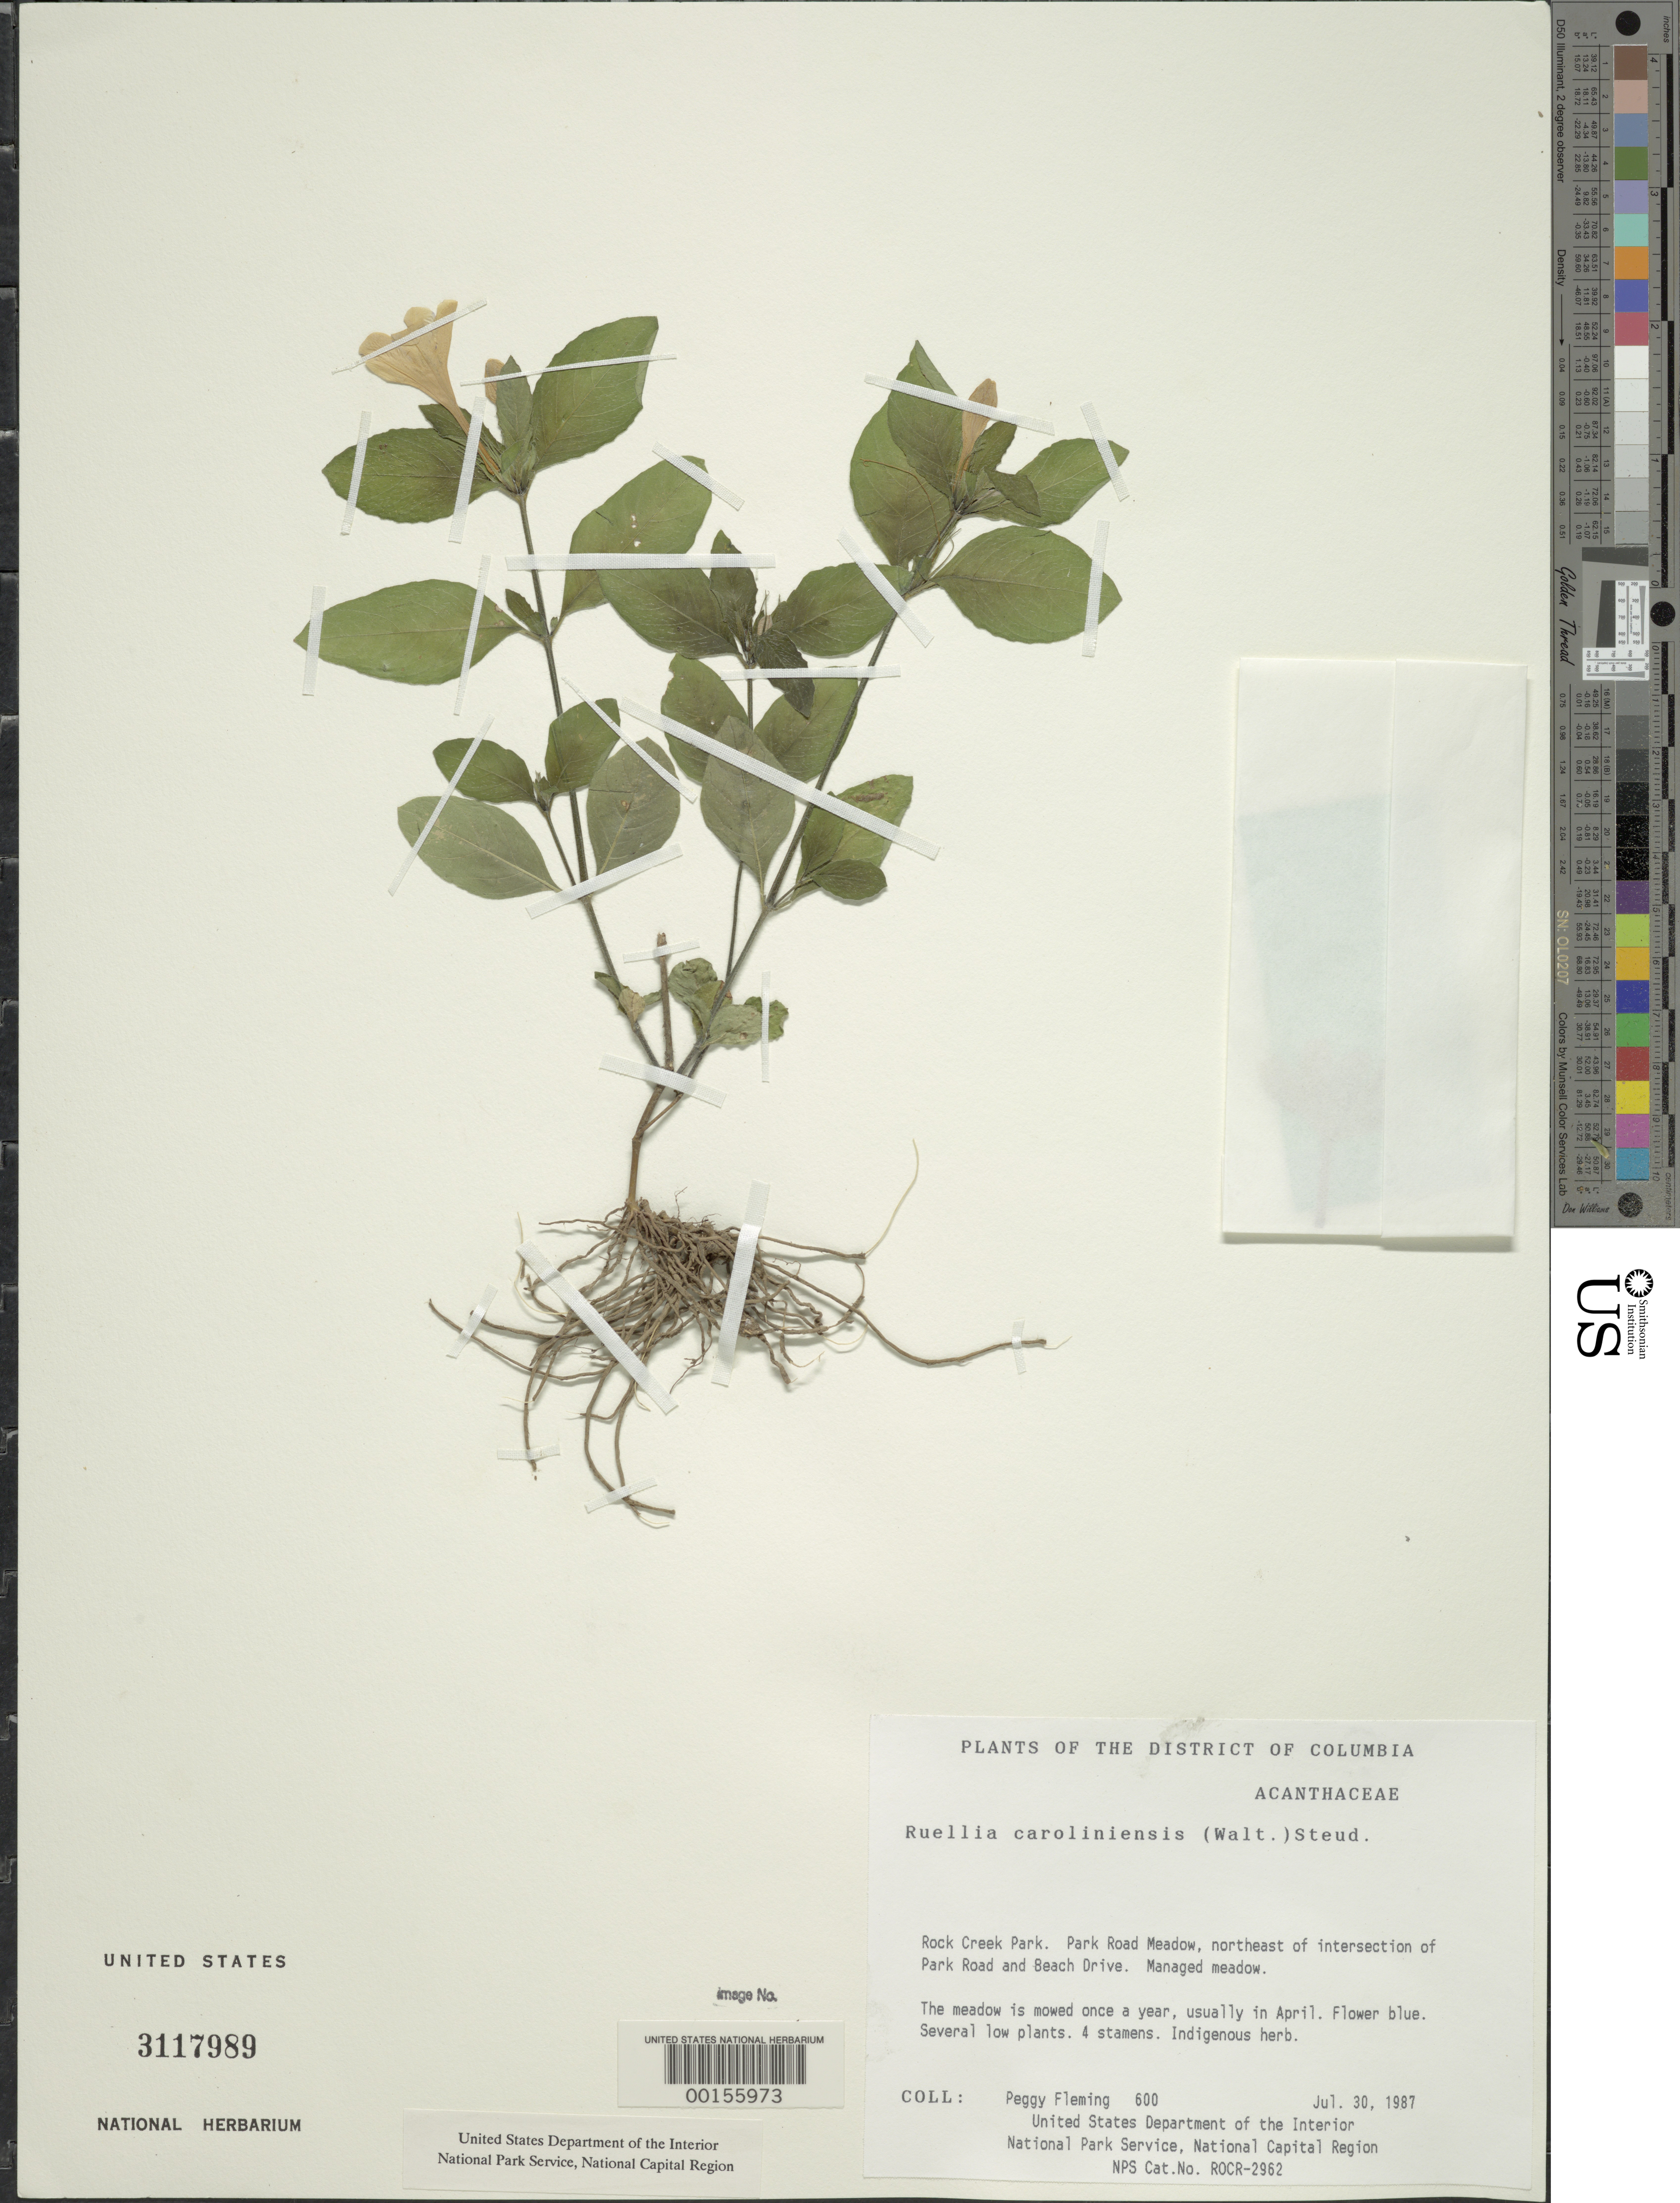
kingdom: Plantae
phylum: Tracheophyta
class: Magnoliopsida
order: Lamiales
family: Acanthaceae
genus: Ruellia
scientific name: Ruellia caroliniensis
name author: (J.F. Gmel.) Steud.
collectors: P. Fleming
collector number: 600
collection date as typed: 30 Jul 1987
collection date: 1987-07-30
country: United States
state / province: District of Columbia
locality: Rock Creek Park, NE of Park Road and Beach Drive Rock Creek Park & vicinity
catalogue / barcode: US 3117989